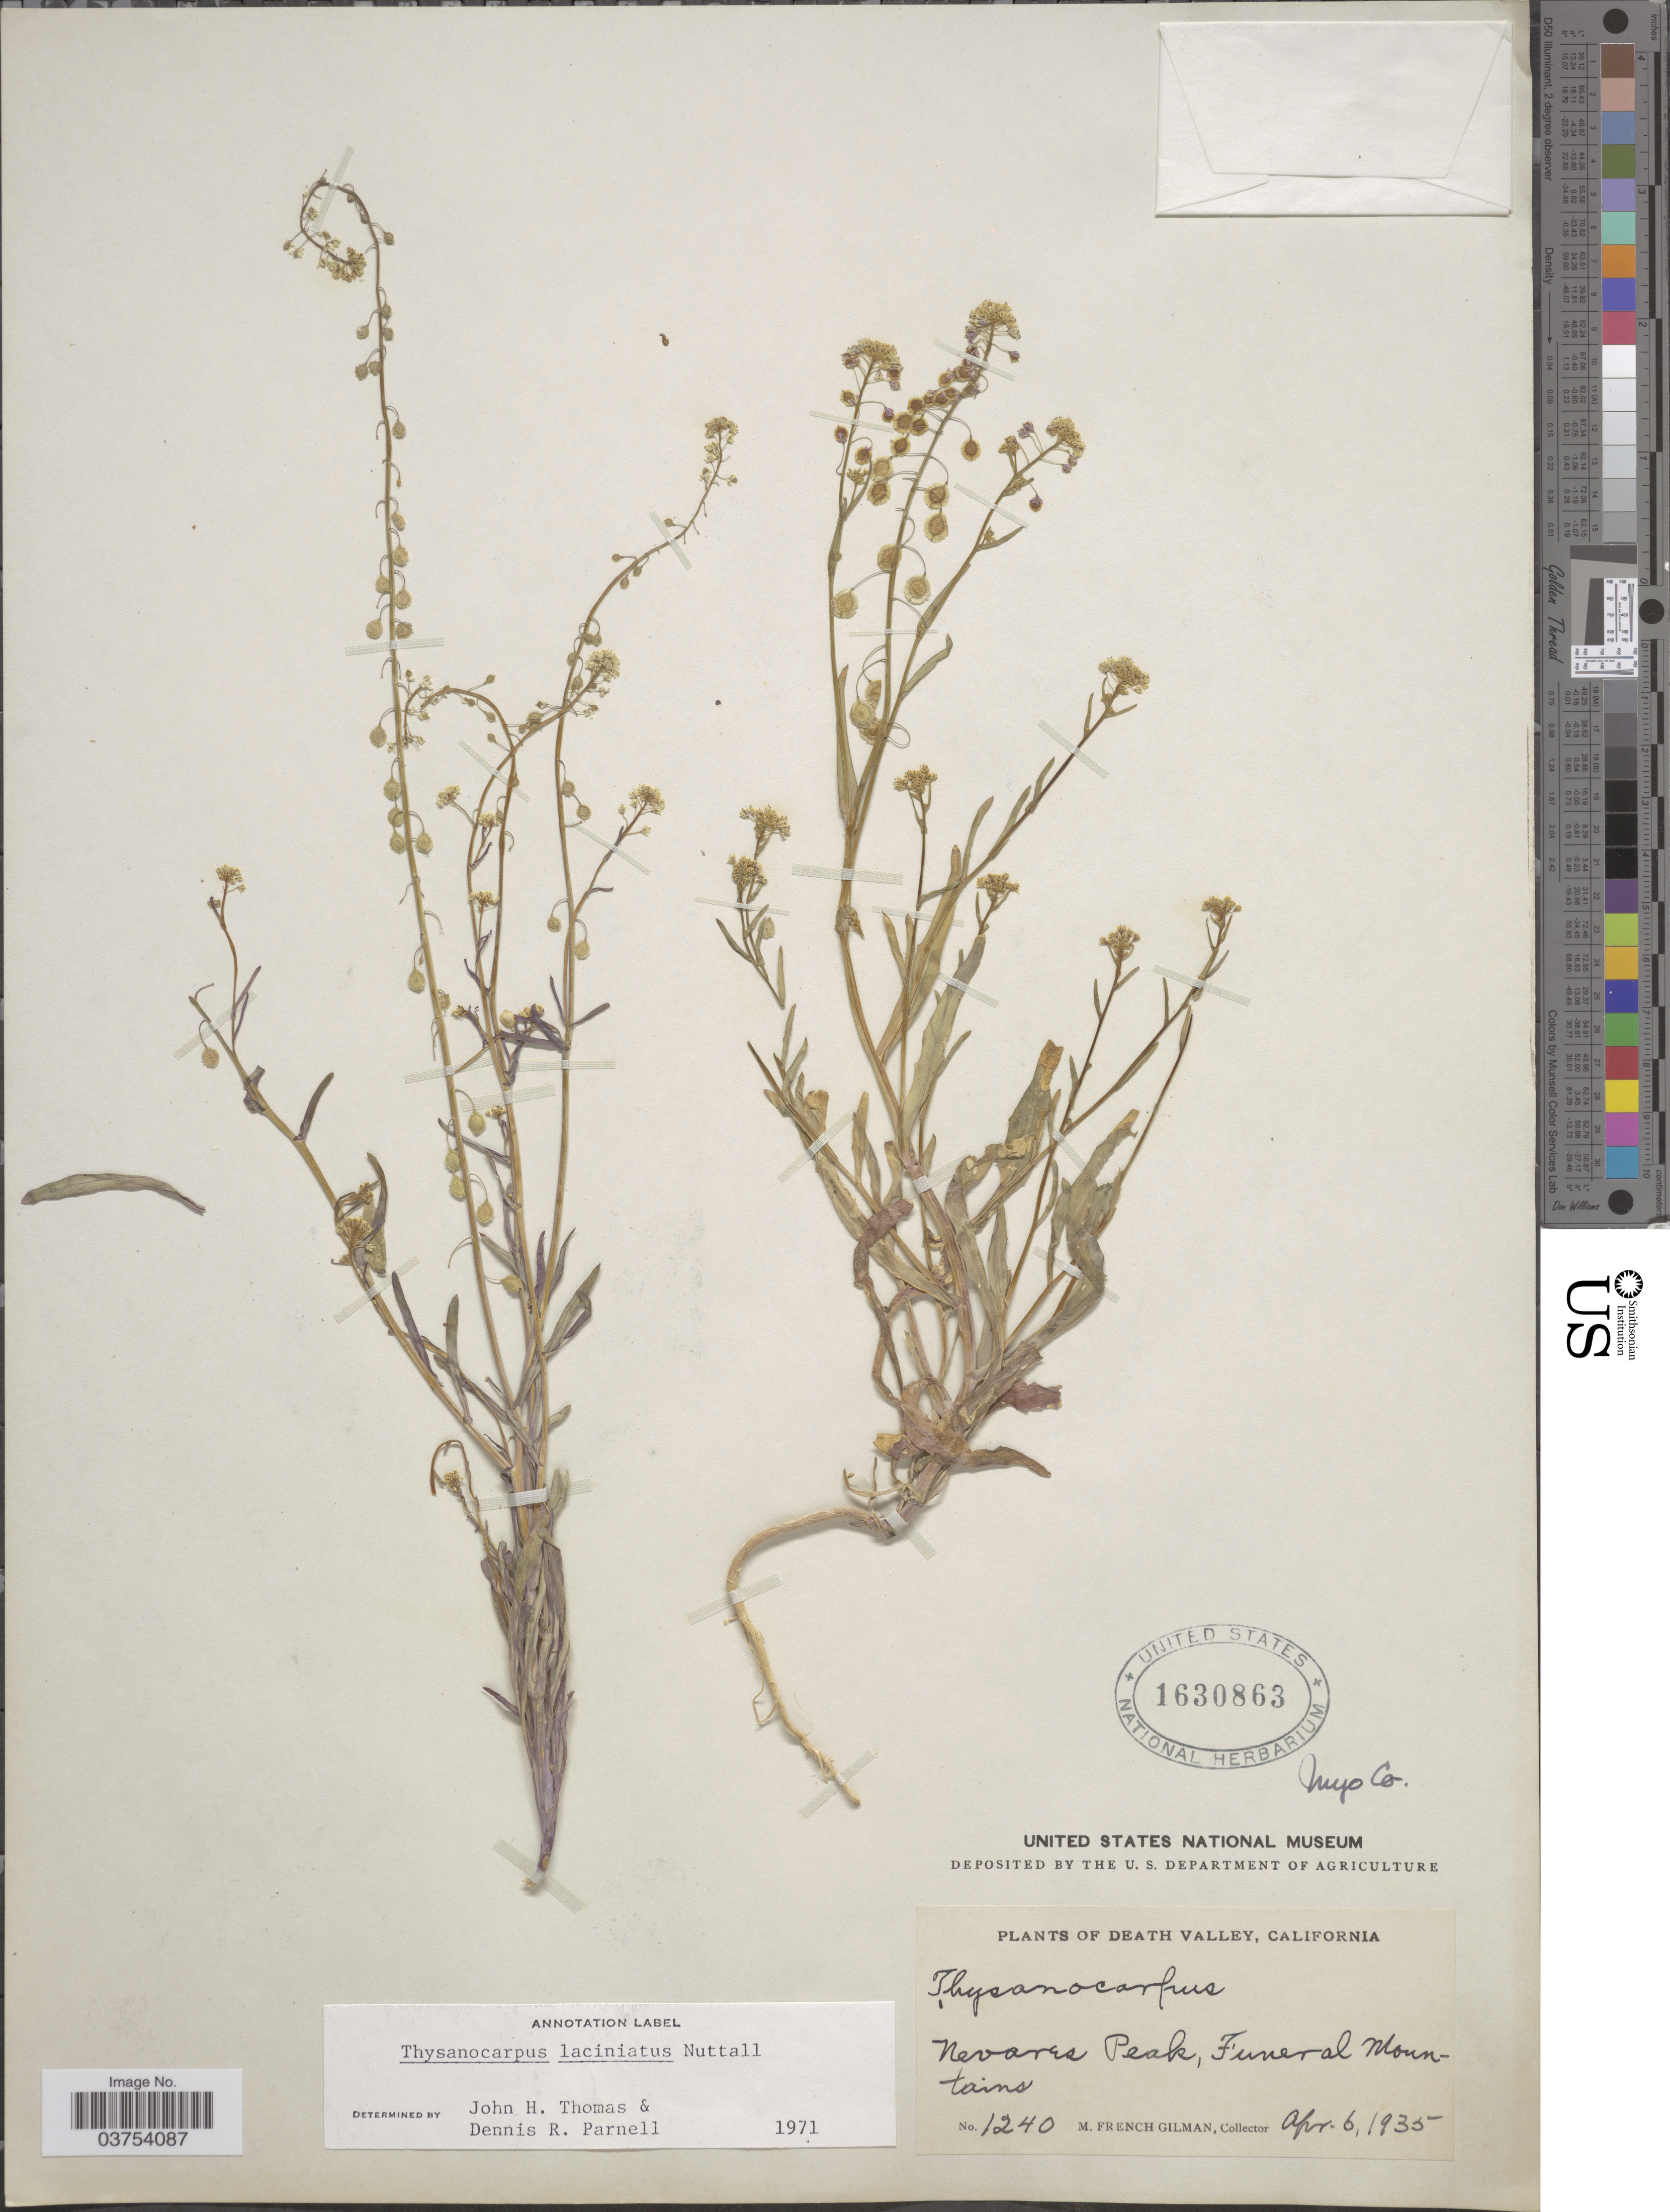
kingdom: Plantae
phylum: Tracheophyta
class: Magnoliopsida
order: Brassicales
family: Brassicaceae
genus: Thysanocarpus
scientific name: Thysanocarpus laciniatus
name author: Nutt. in Torr. & A. Gray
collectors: M. F. Gilman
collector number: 1240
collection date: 1935-04-06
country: United States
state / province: California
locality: Death Valley. Nevares peak, Funeral Mountains.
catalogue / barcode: US 1630863